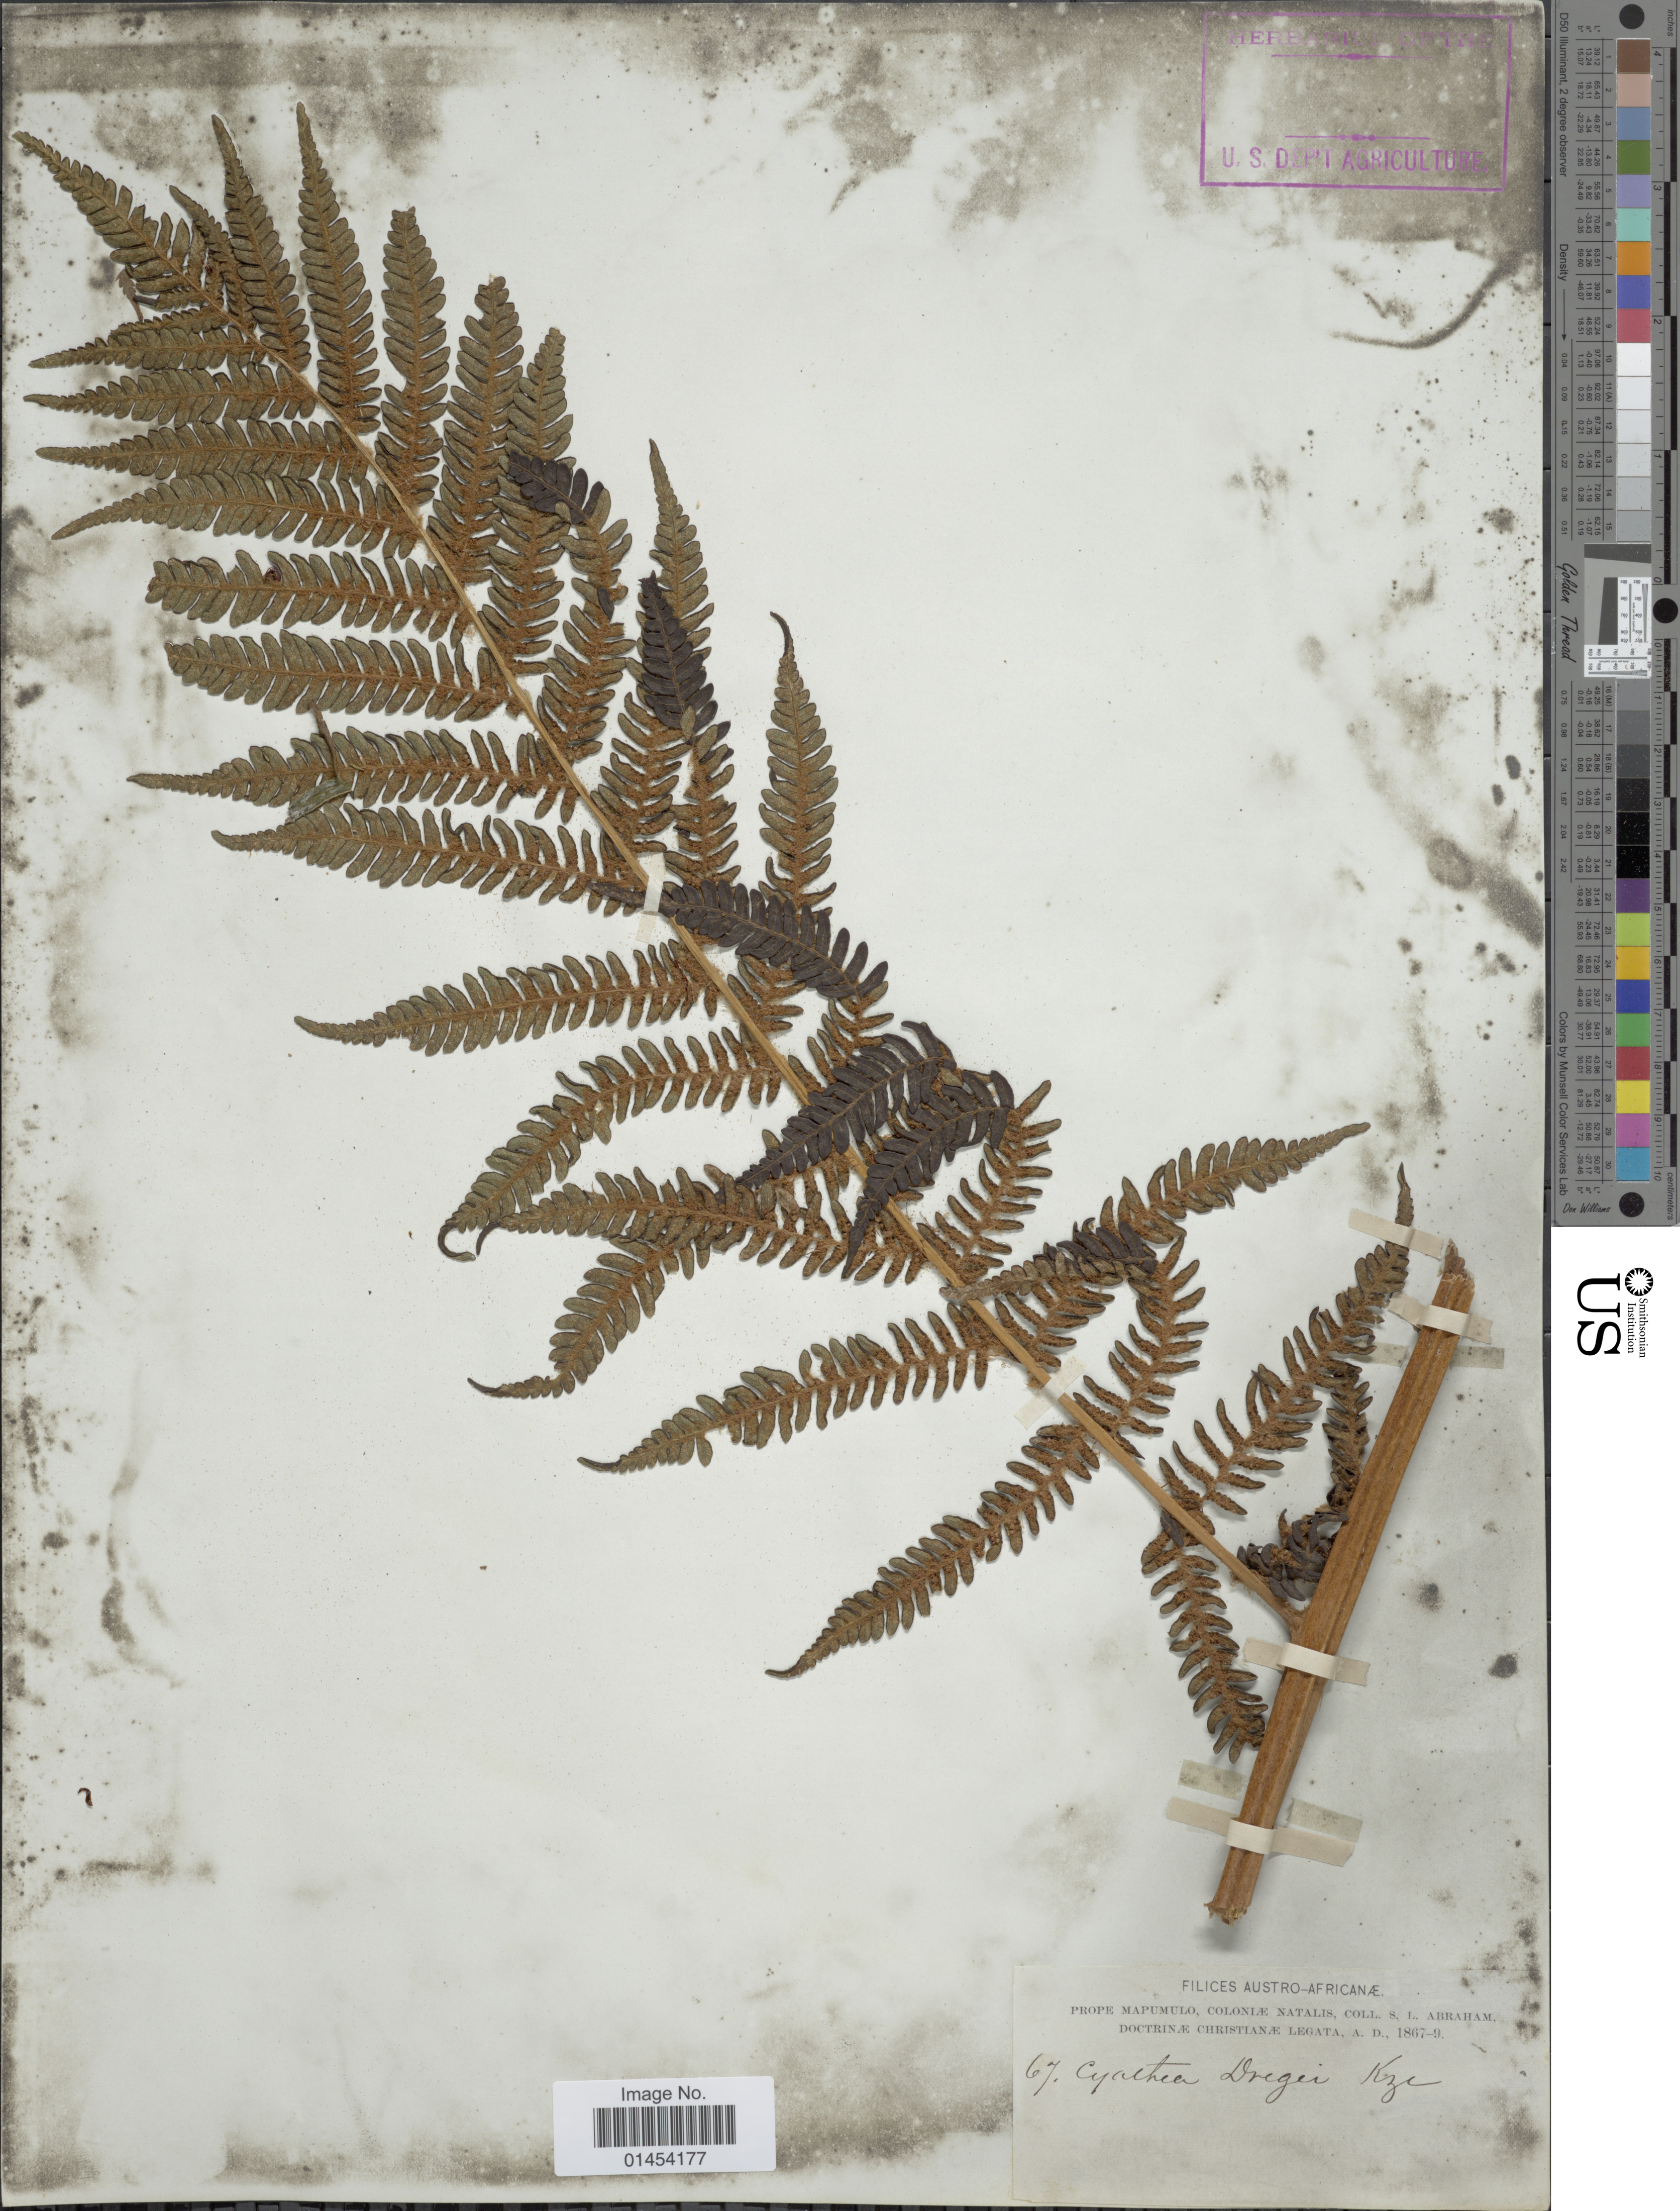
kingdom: Plantae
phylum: Tracheophyta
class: Polypodiopsida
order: Cyatheales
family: Cyatheaceae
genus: Cyathea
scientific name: Cyathea dregei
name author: Kunze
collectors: S. Abraham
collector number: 67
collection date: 1867/1869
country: South Africa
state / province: KwaZulu-Natal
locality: Filices Austro-Africanæ. Prope Mapumulo, coloniæ Natalis